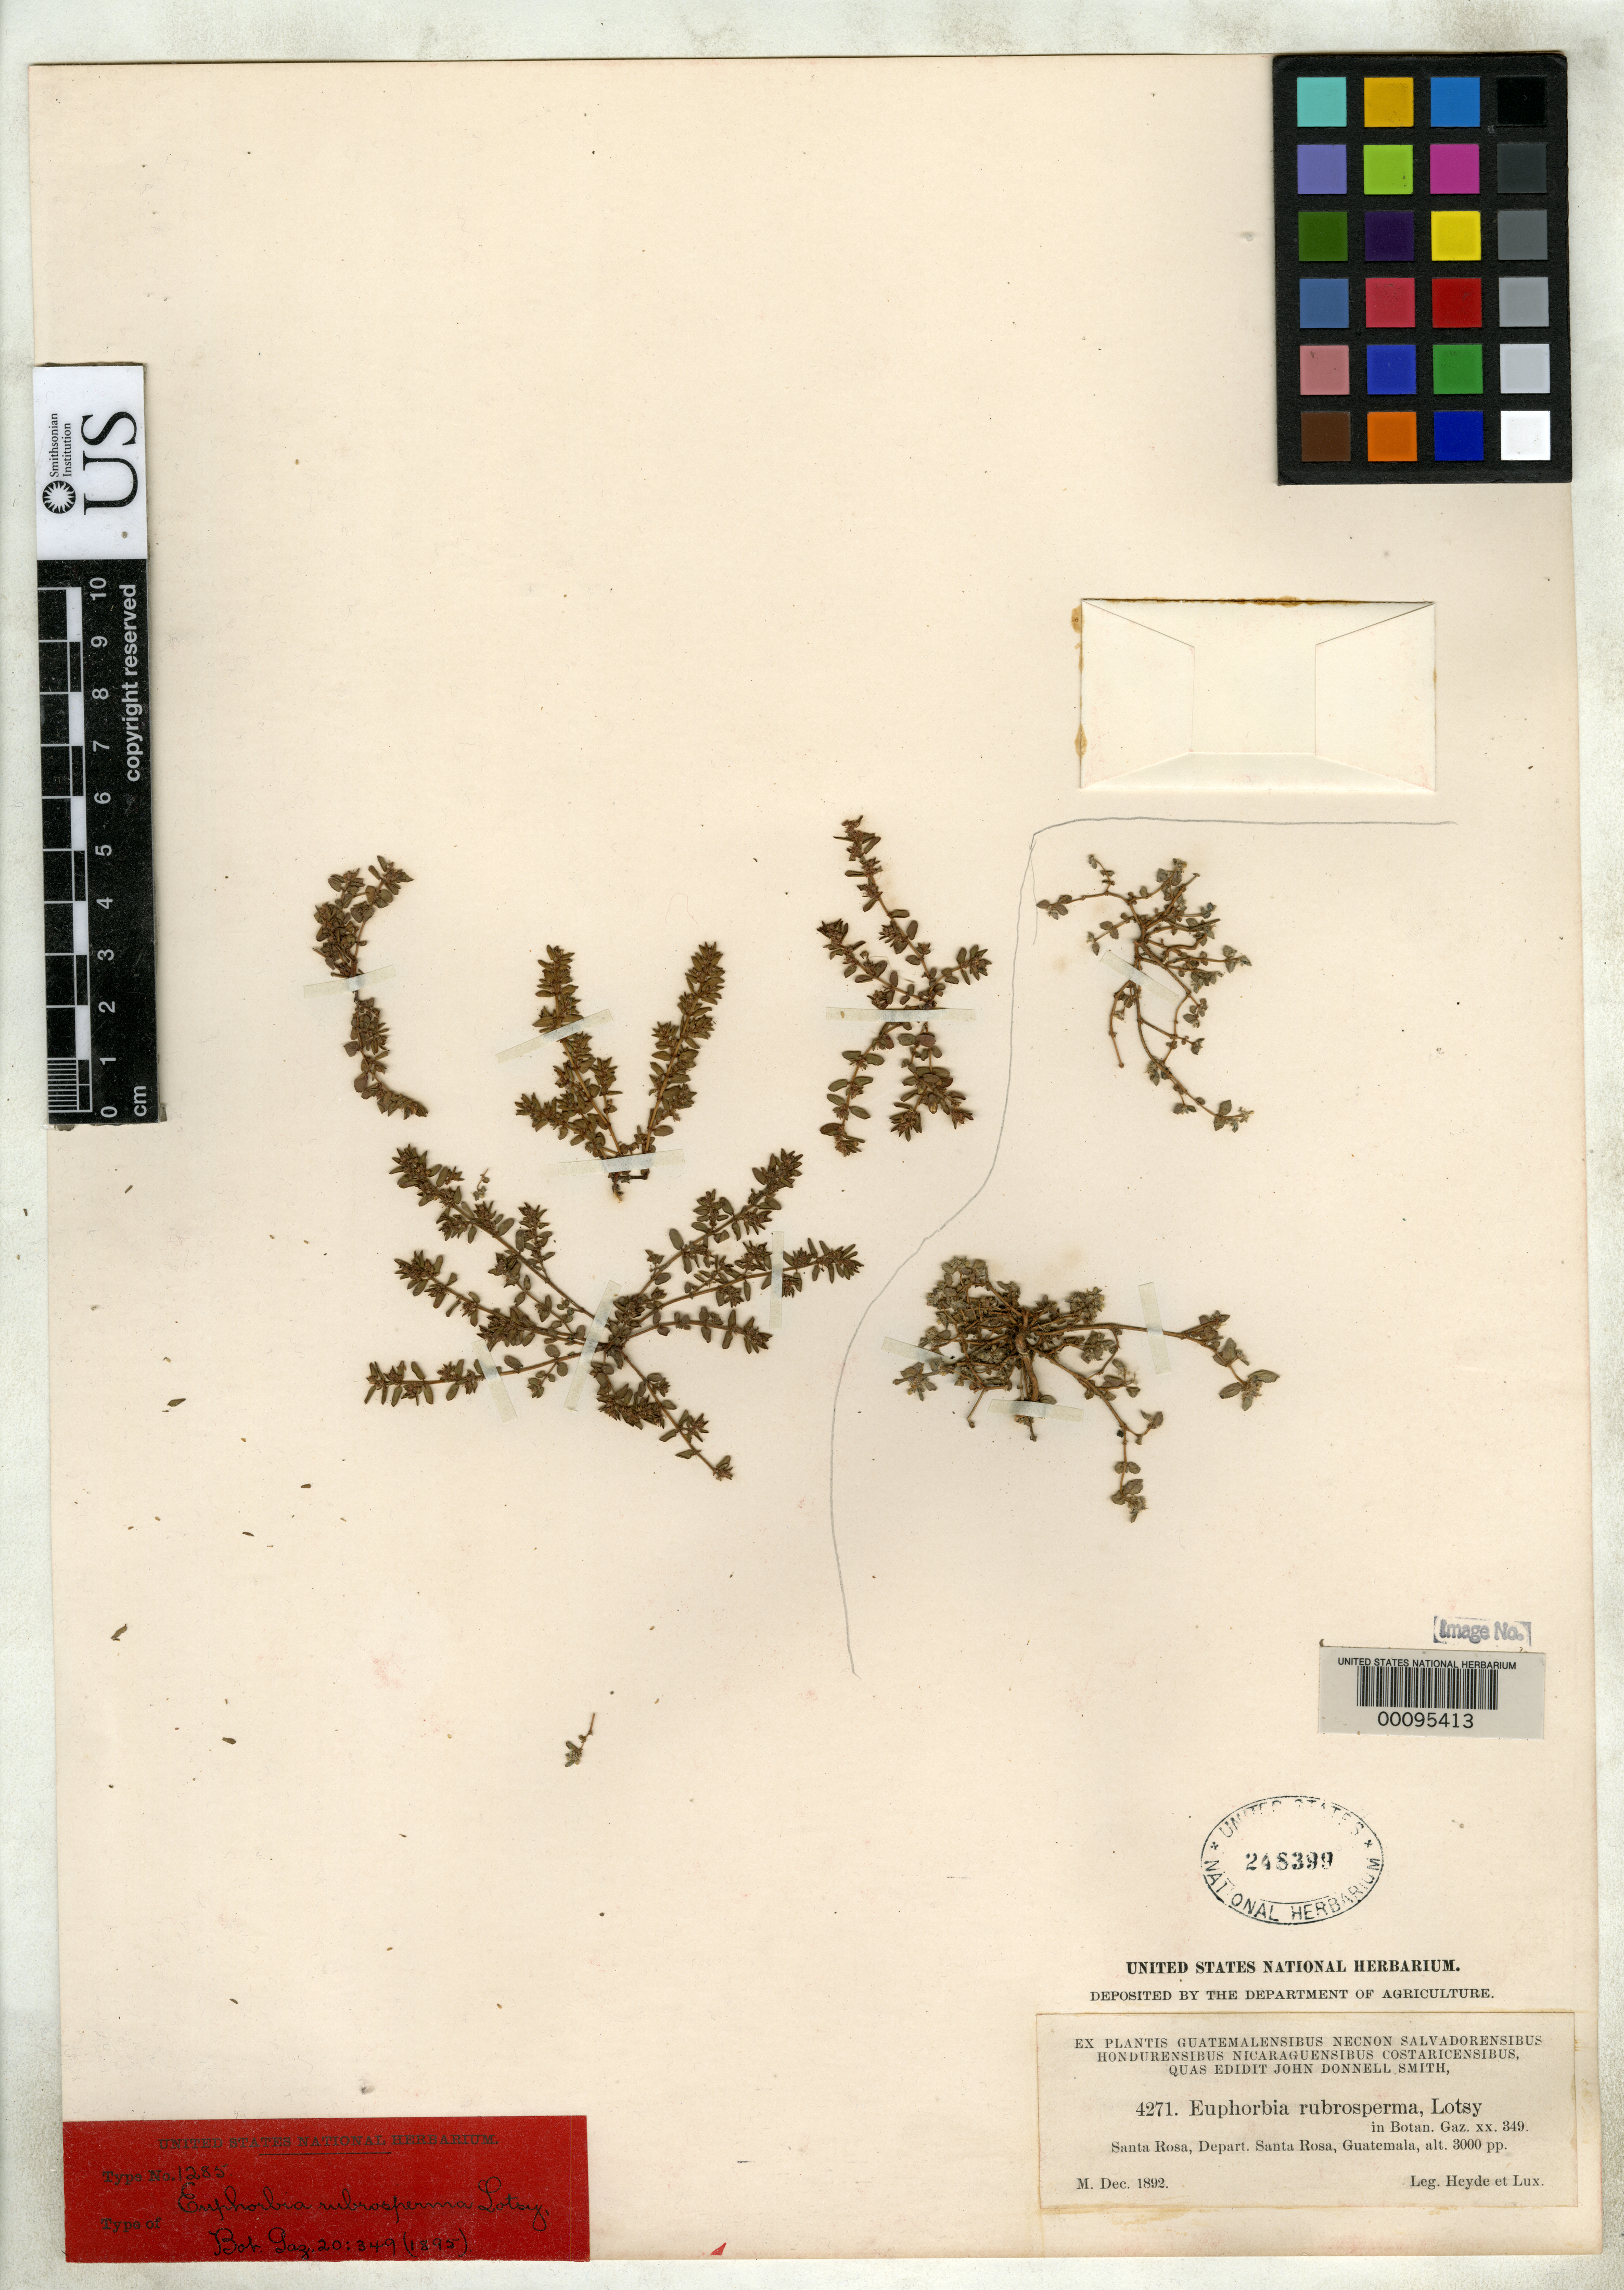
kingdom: Plantae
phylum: Tracheophyta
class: Magnoliopsida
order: Malpighiales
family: Euphorbiaceae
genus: Euphorbia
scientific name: Euphorbia rubrosperma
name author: Lotsy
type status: Type Collection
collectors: E. T. Heyde & E. Lux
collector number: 4271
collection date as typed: Dec 1892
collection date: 1892-12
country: Guatemala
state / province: Santa Rosa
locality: Santa Rosa.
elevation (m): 914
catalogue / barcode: US 248399